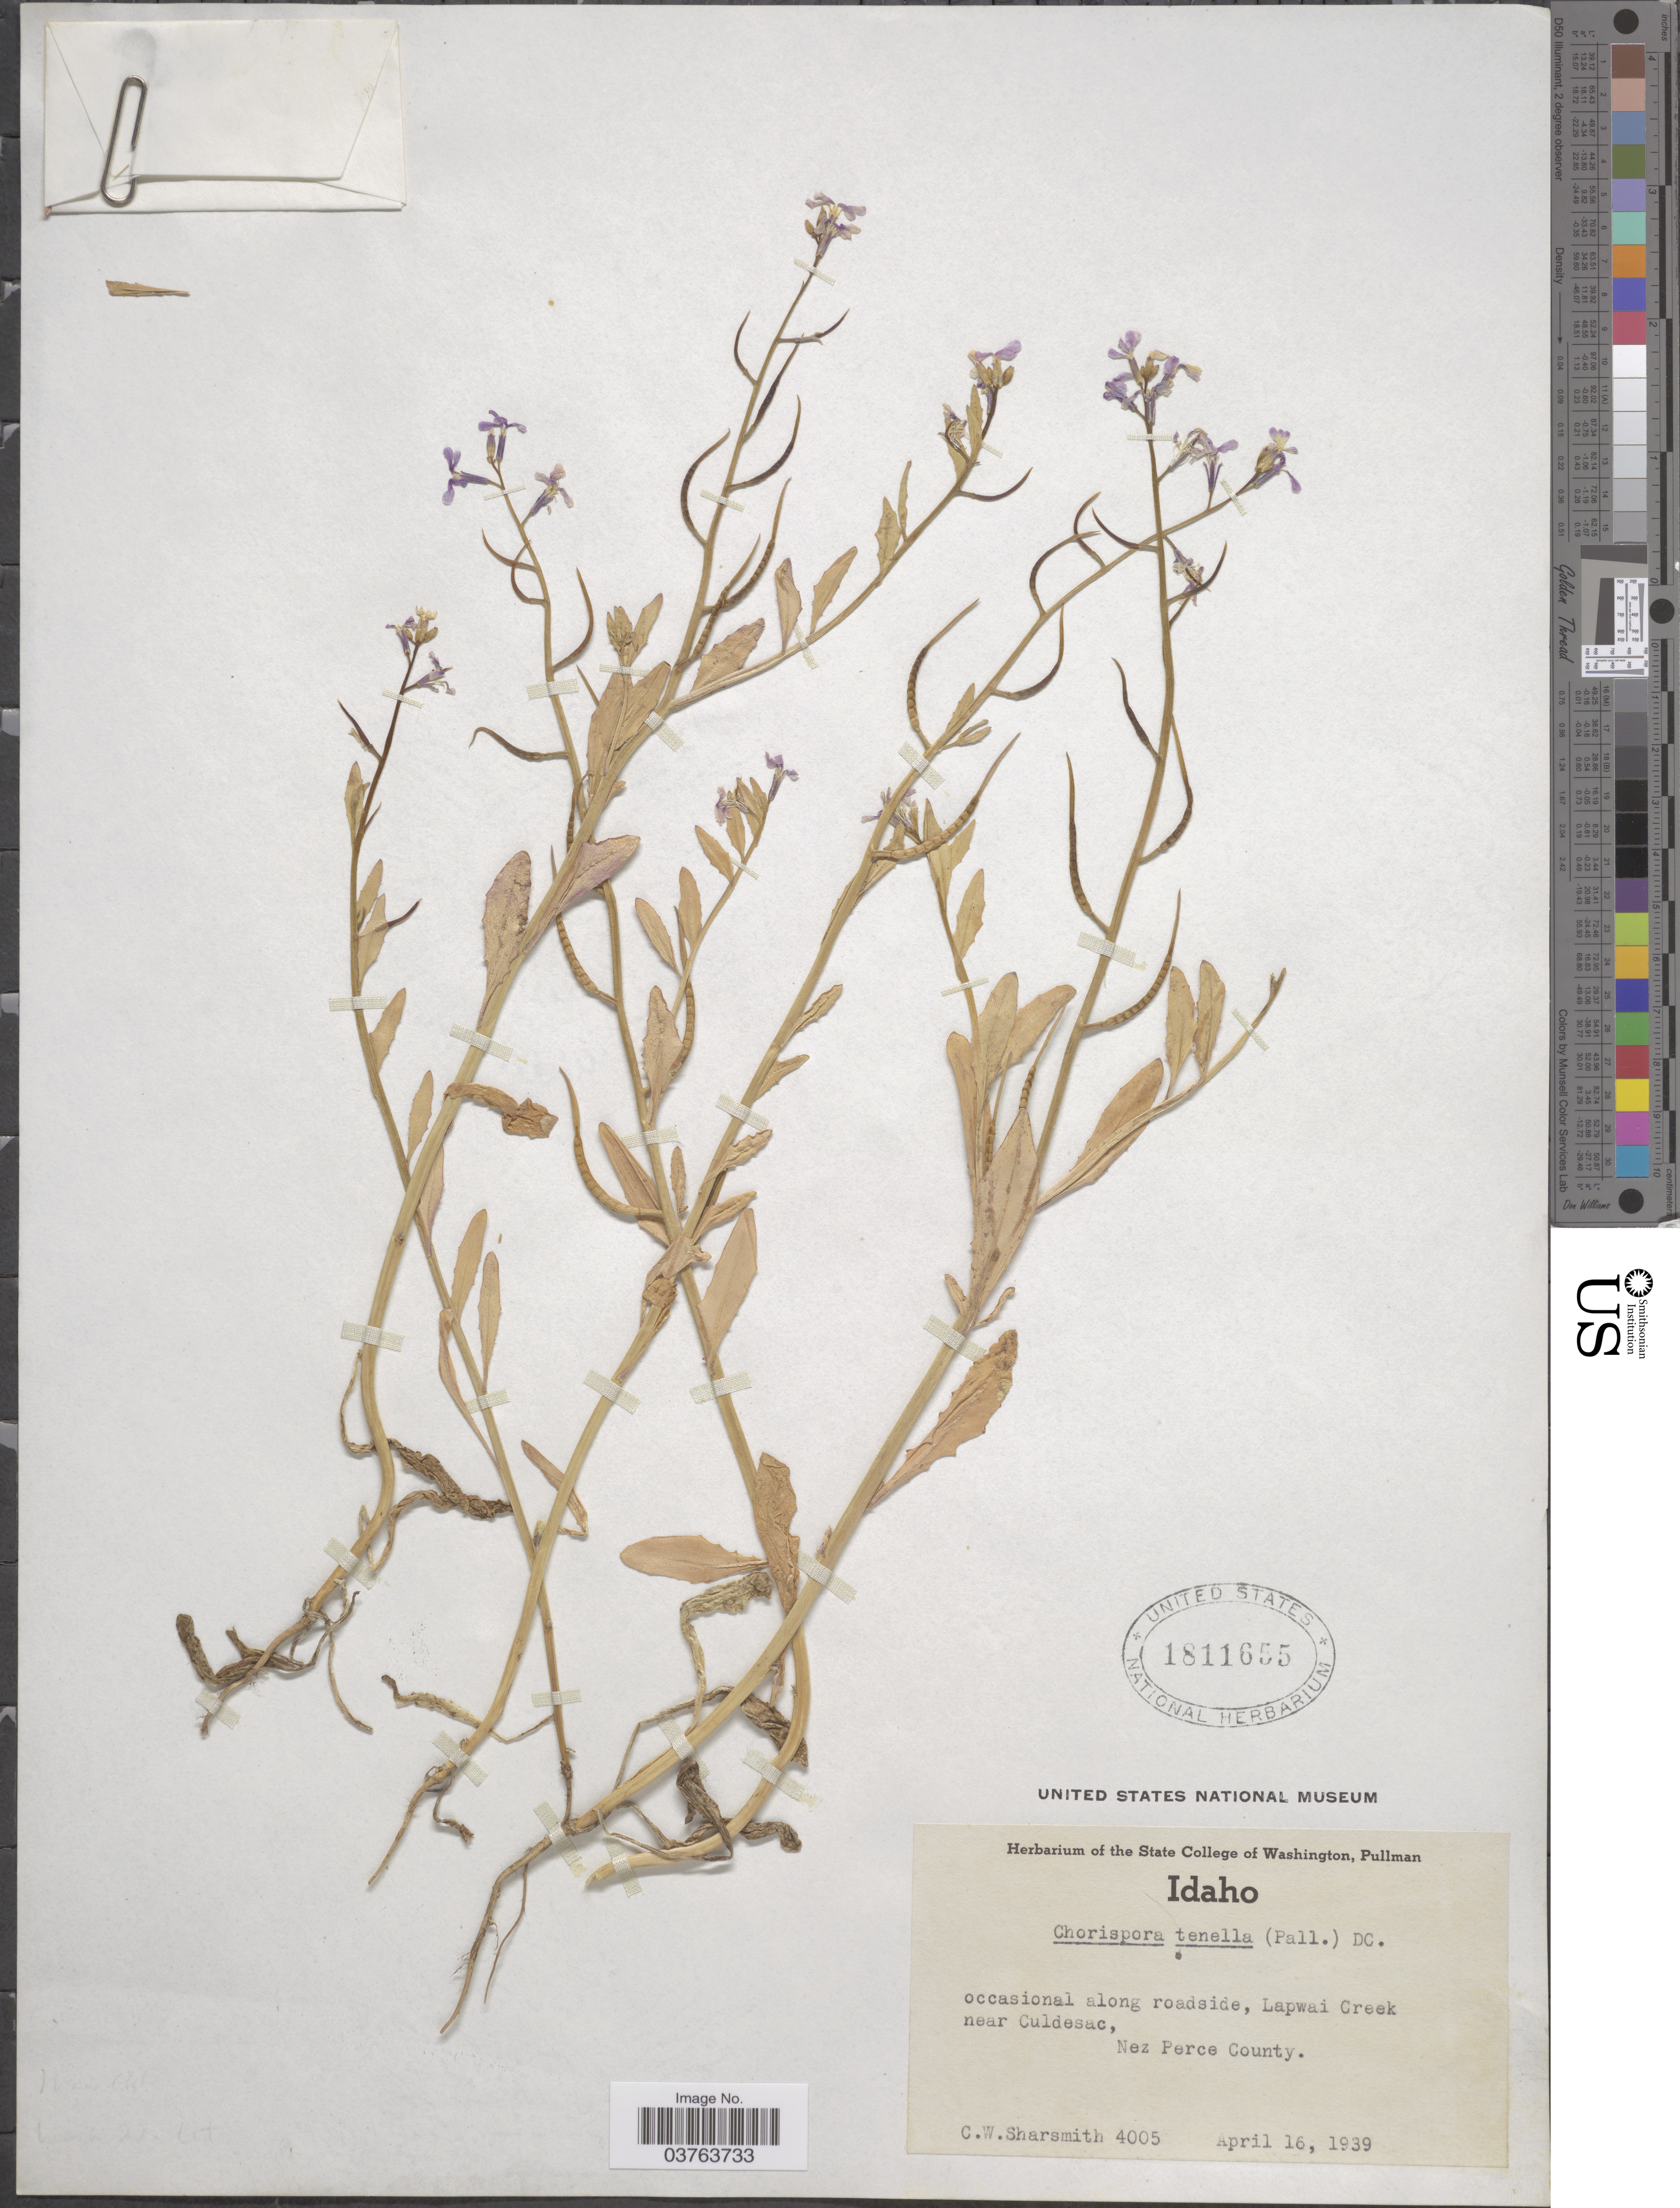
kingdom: Plantae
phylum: Tracheophyta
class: Magnoliopsida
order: Brassicales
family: Brassicaceae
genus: Chorispora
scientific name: Chorispora tenella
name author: DC.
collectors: C. Sharsmith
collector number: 4005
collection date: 1939-04-16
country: United States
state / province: Idaho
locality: Occasional along roadside, Lapwai Creek near Culdesac, Nez Perce County.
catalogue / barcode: US 1811655